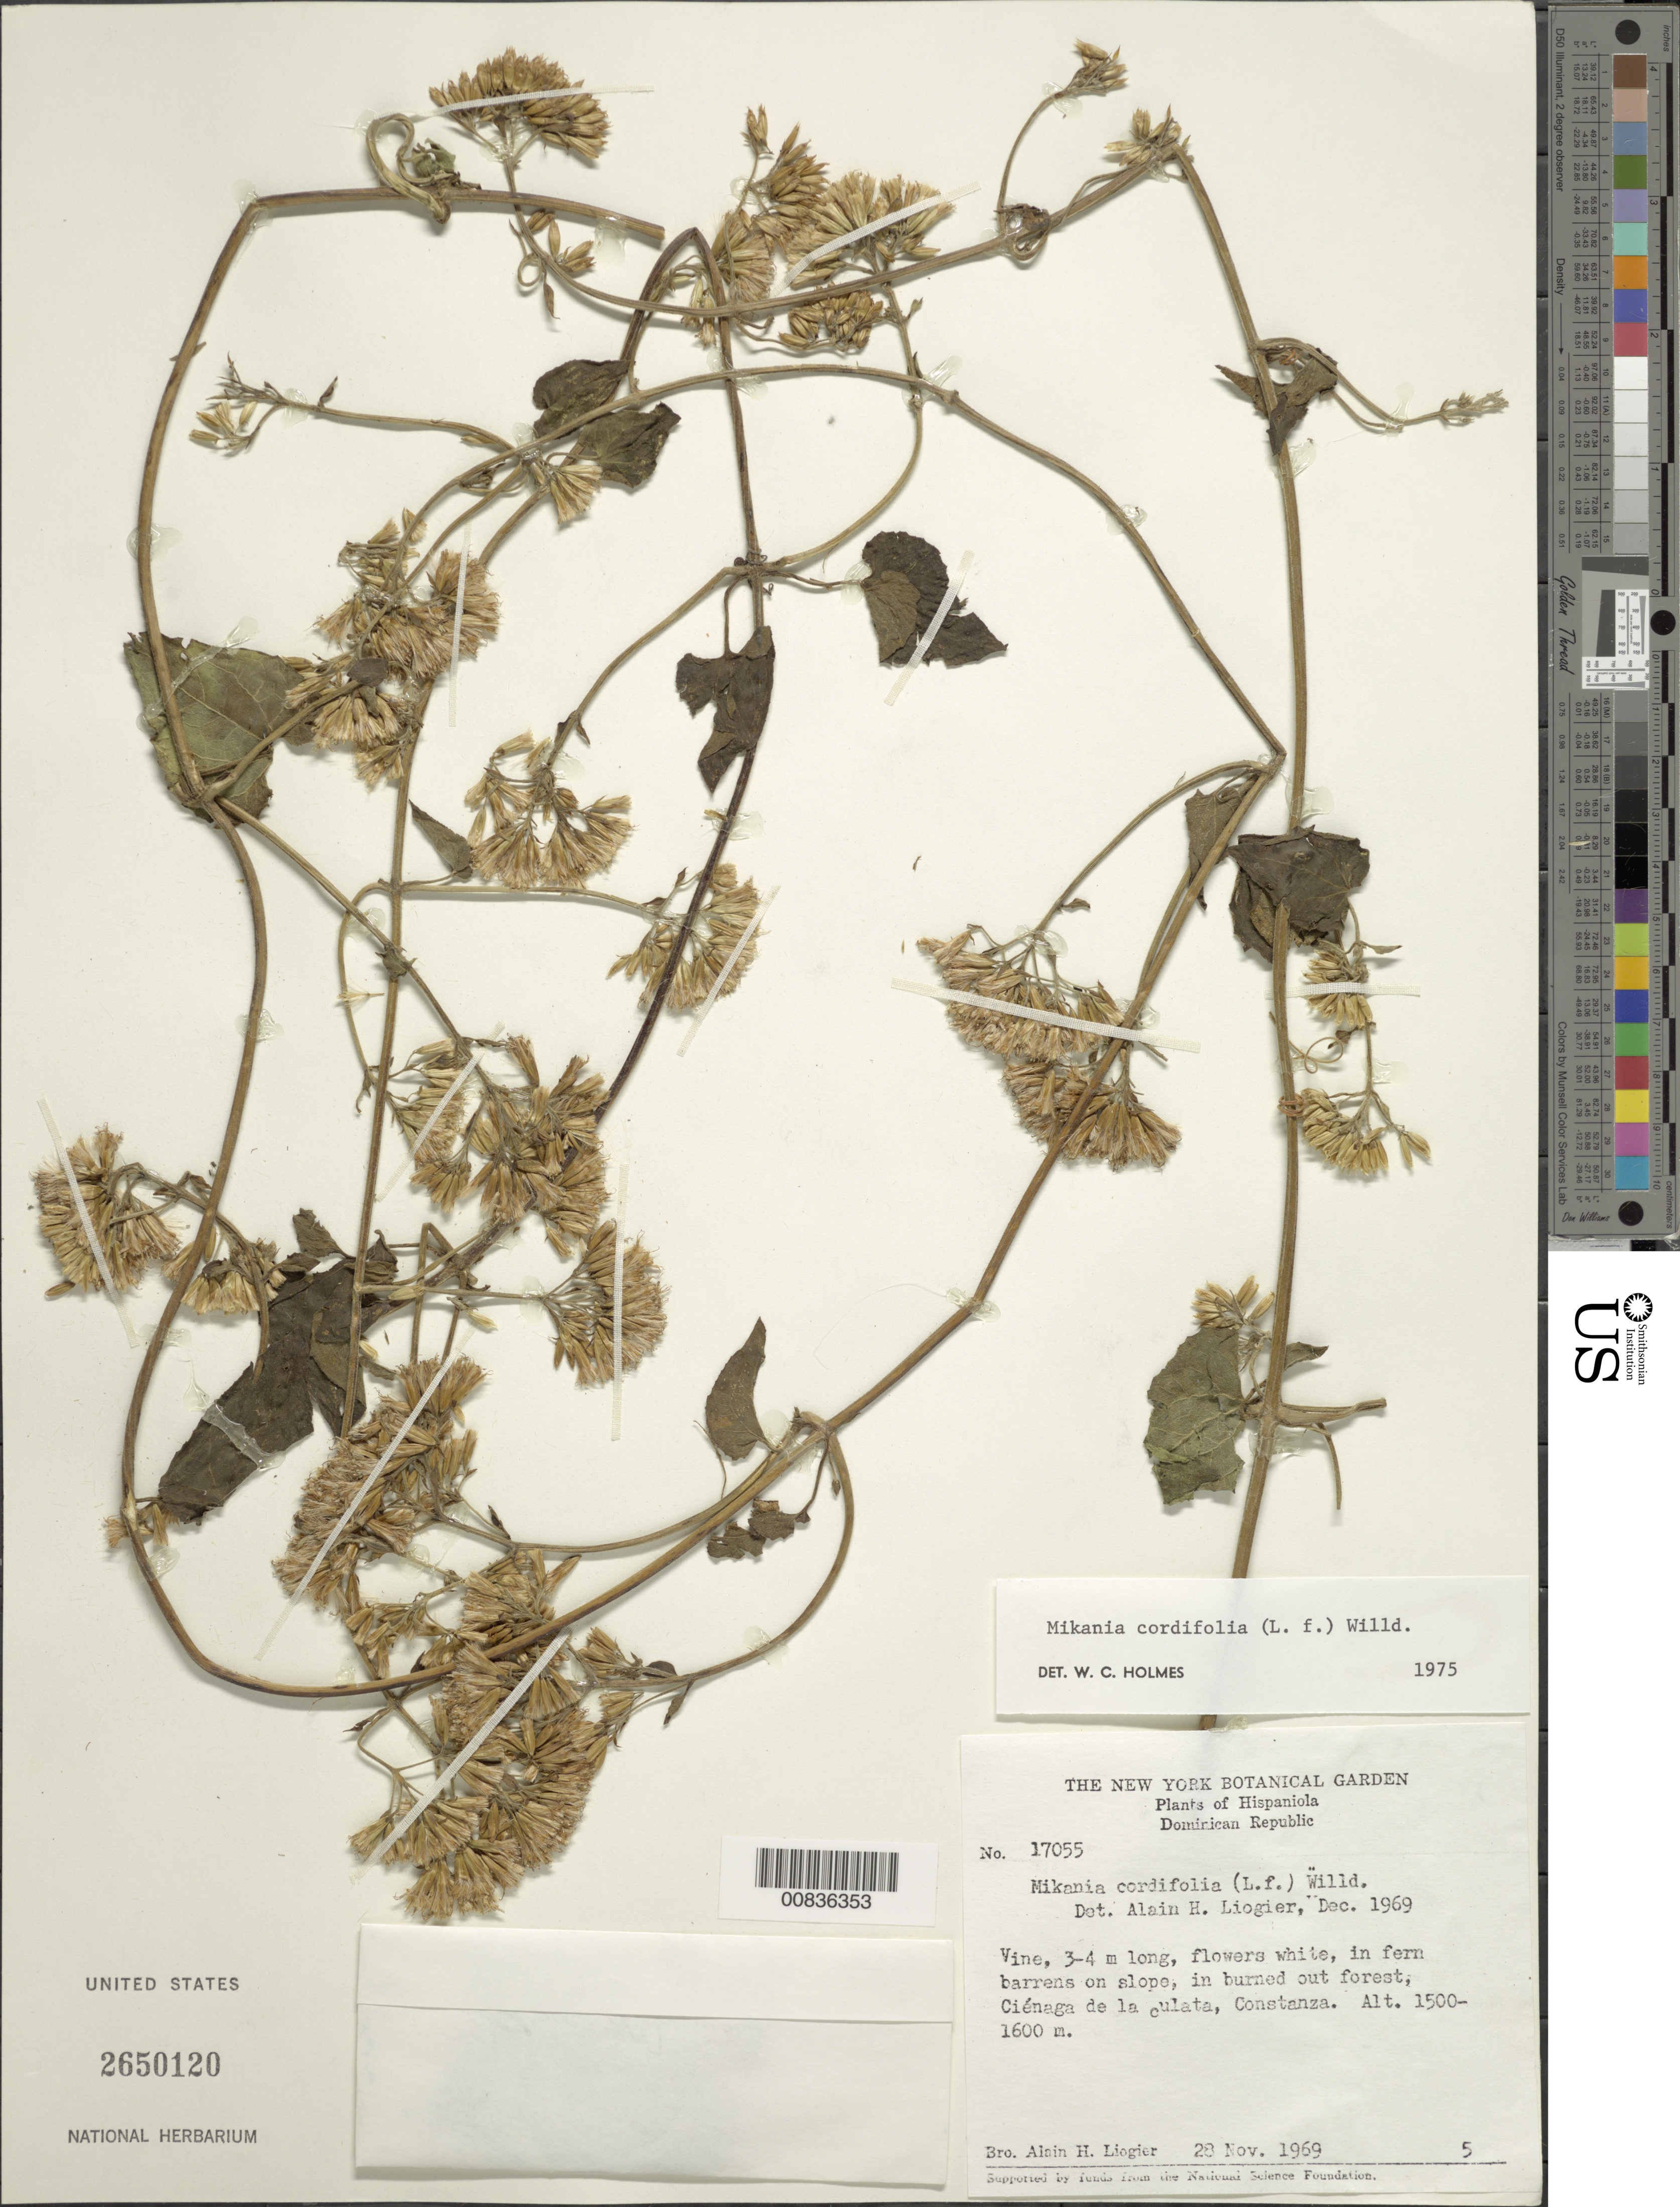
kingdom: Plantae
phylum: Tracheophyta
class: Magnoliopsida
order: Asterales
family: Asteraceae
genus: Mikania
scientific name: Mikania cordifolia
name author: Kunth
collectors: A. H. Liogier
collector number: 17055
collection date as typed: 28 Nov 1969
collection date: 1969-11-28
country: Dominican Republic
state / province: La Vega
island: Hispaniola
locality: Ciénaga de la Culata, Constanza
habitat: In fern barrens on slope in burned out forest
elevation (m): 1500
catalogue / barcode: US 2650120